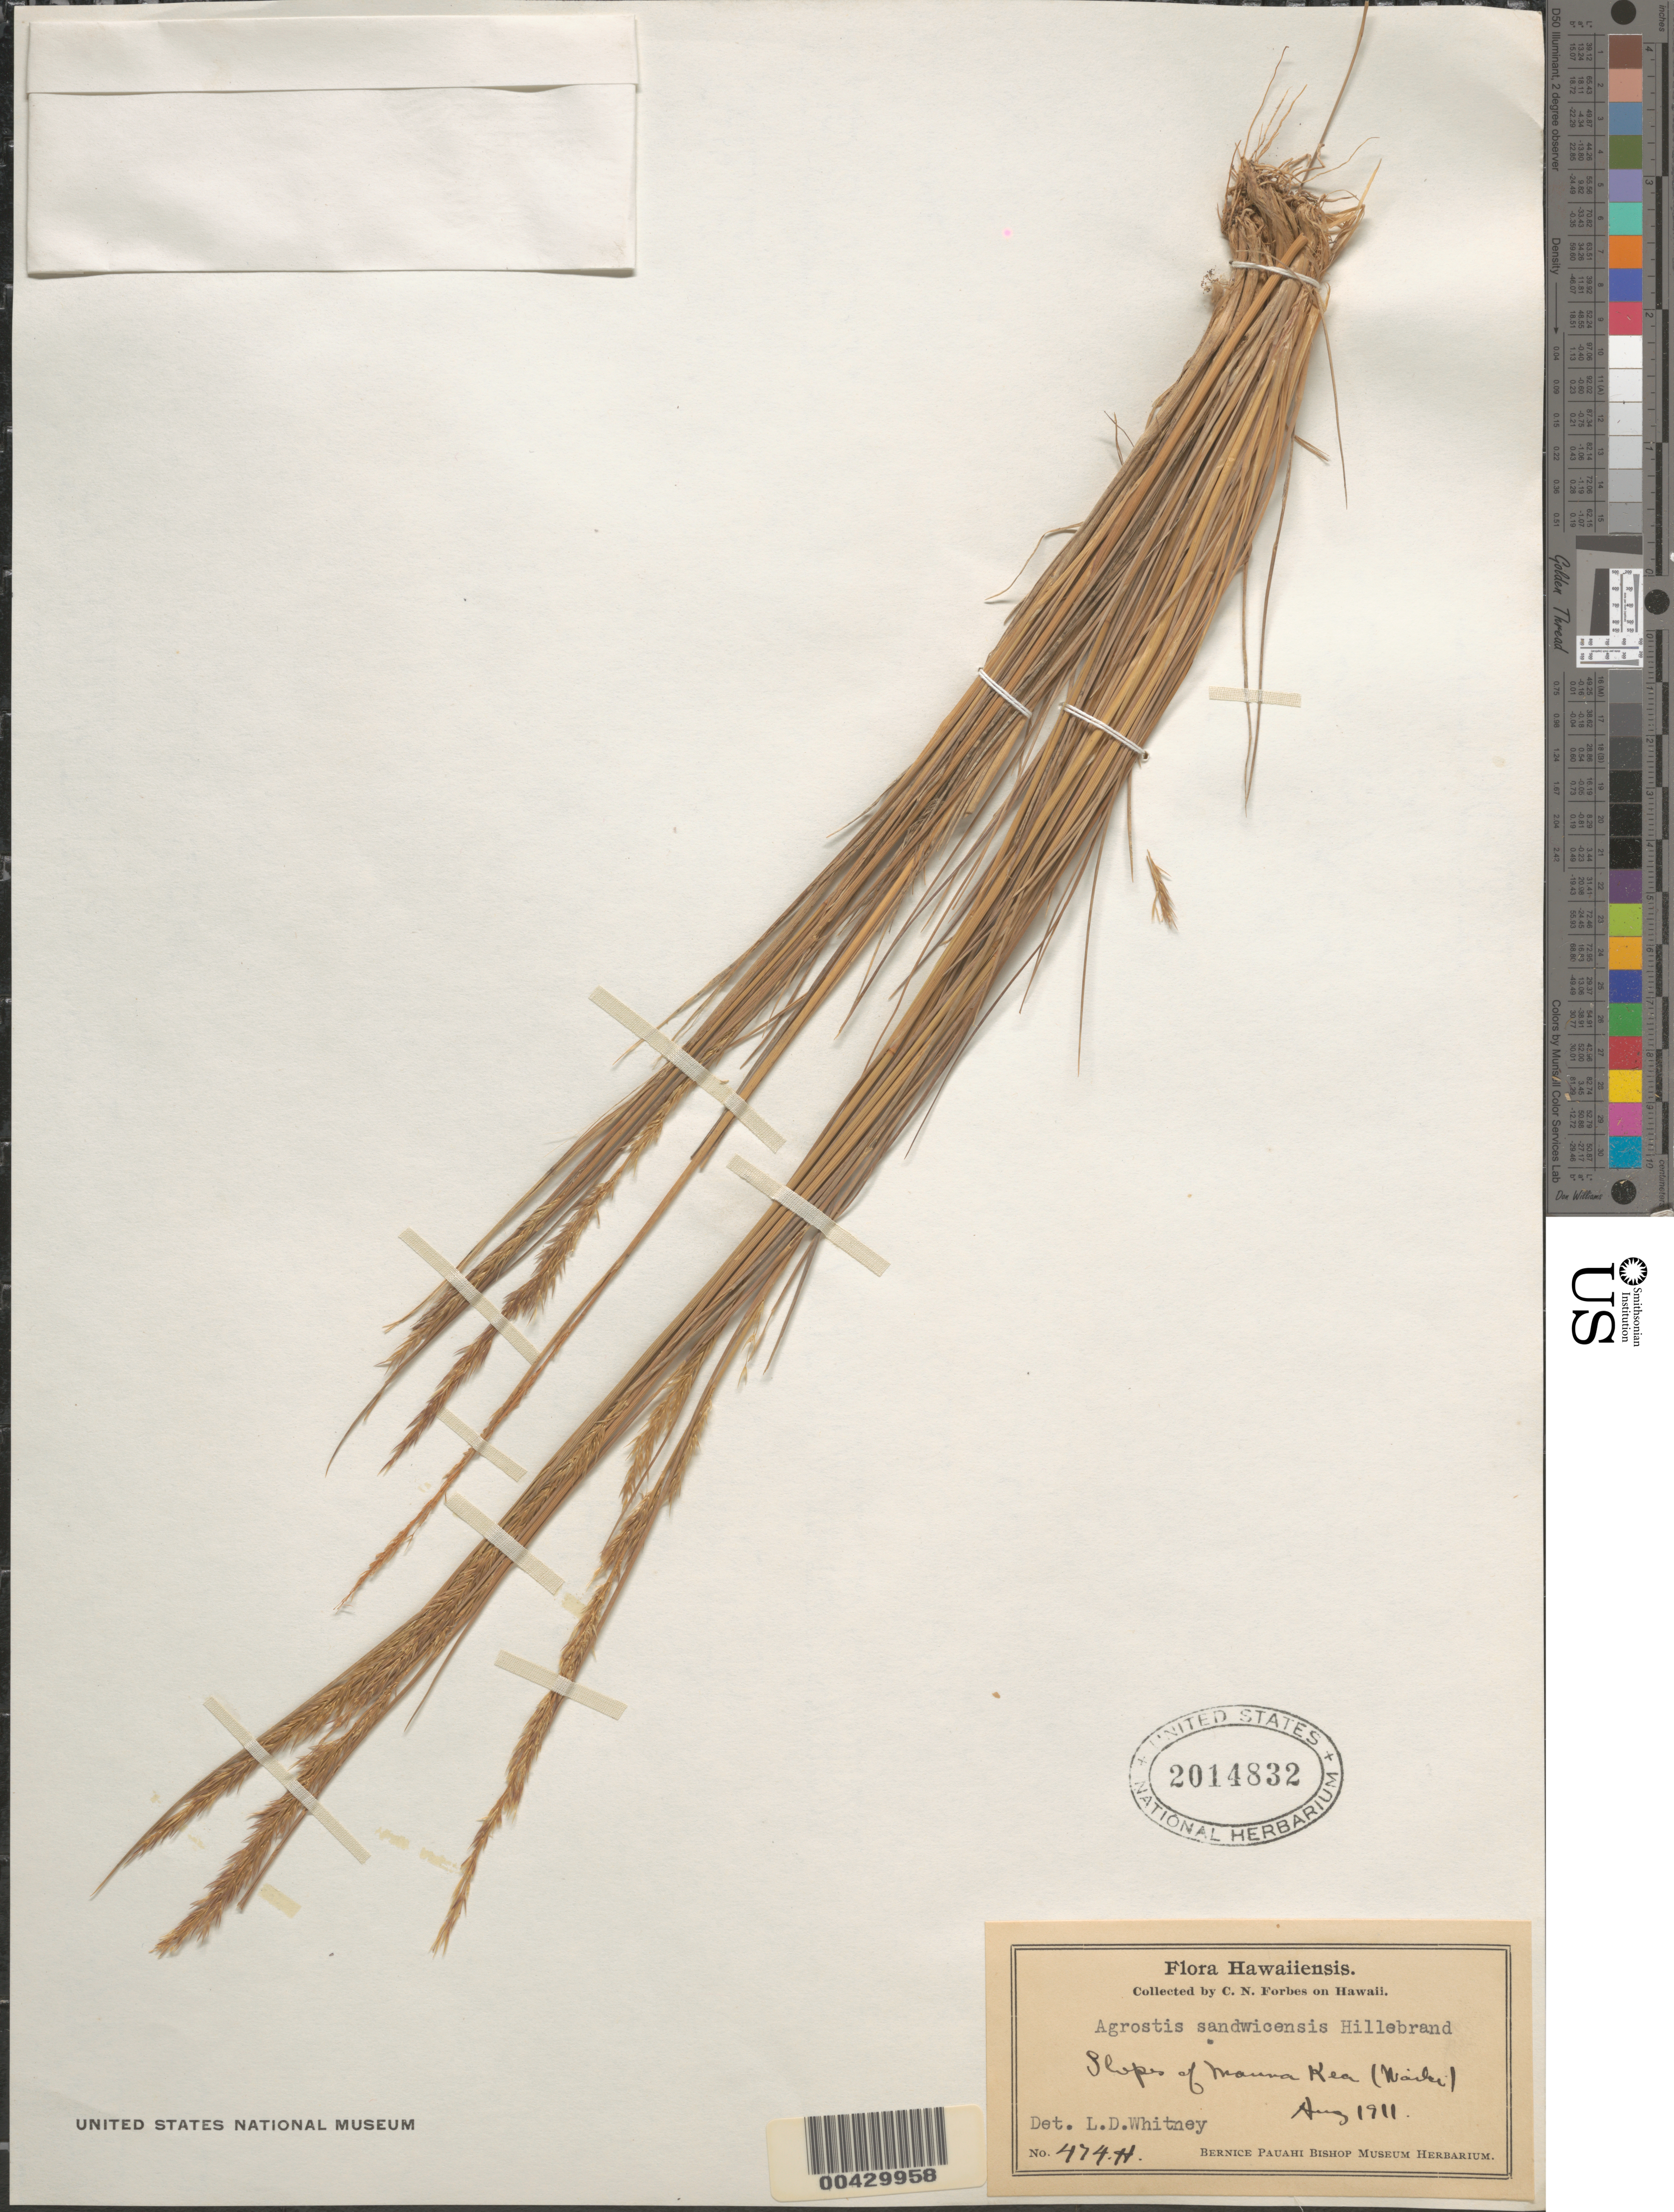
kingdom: Plantae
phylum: Tracheophyta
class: Liliopsida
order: Poales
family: Poaceae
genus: Agrostis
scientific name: Agrostis sandwicensis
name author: Hillebr.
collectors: L. Whitney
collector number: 474.H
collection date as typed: Aug 1911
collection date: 1911-08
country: United States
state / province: Hawaii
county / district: Hawaii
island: Hawaii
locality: slopes of Mauna Kea (Waiki)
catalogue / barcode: US 2014832